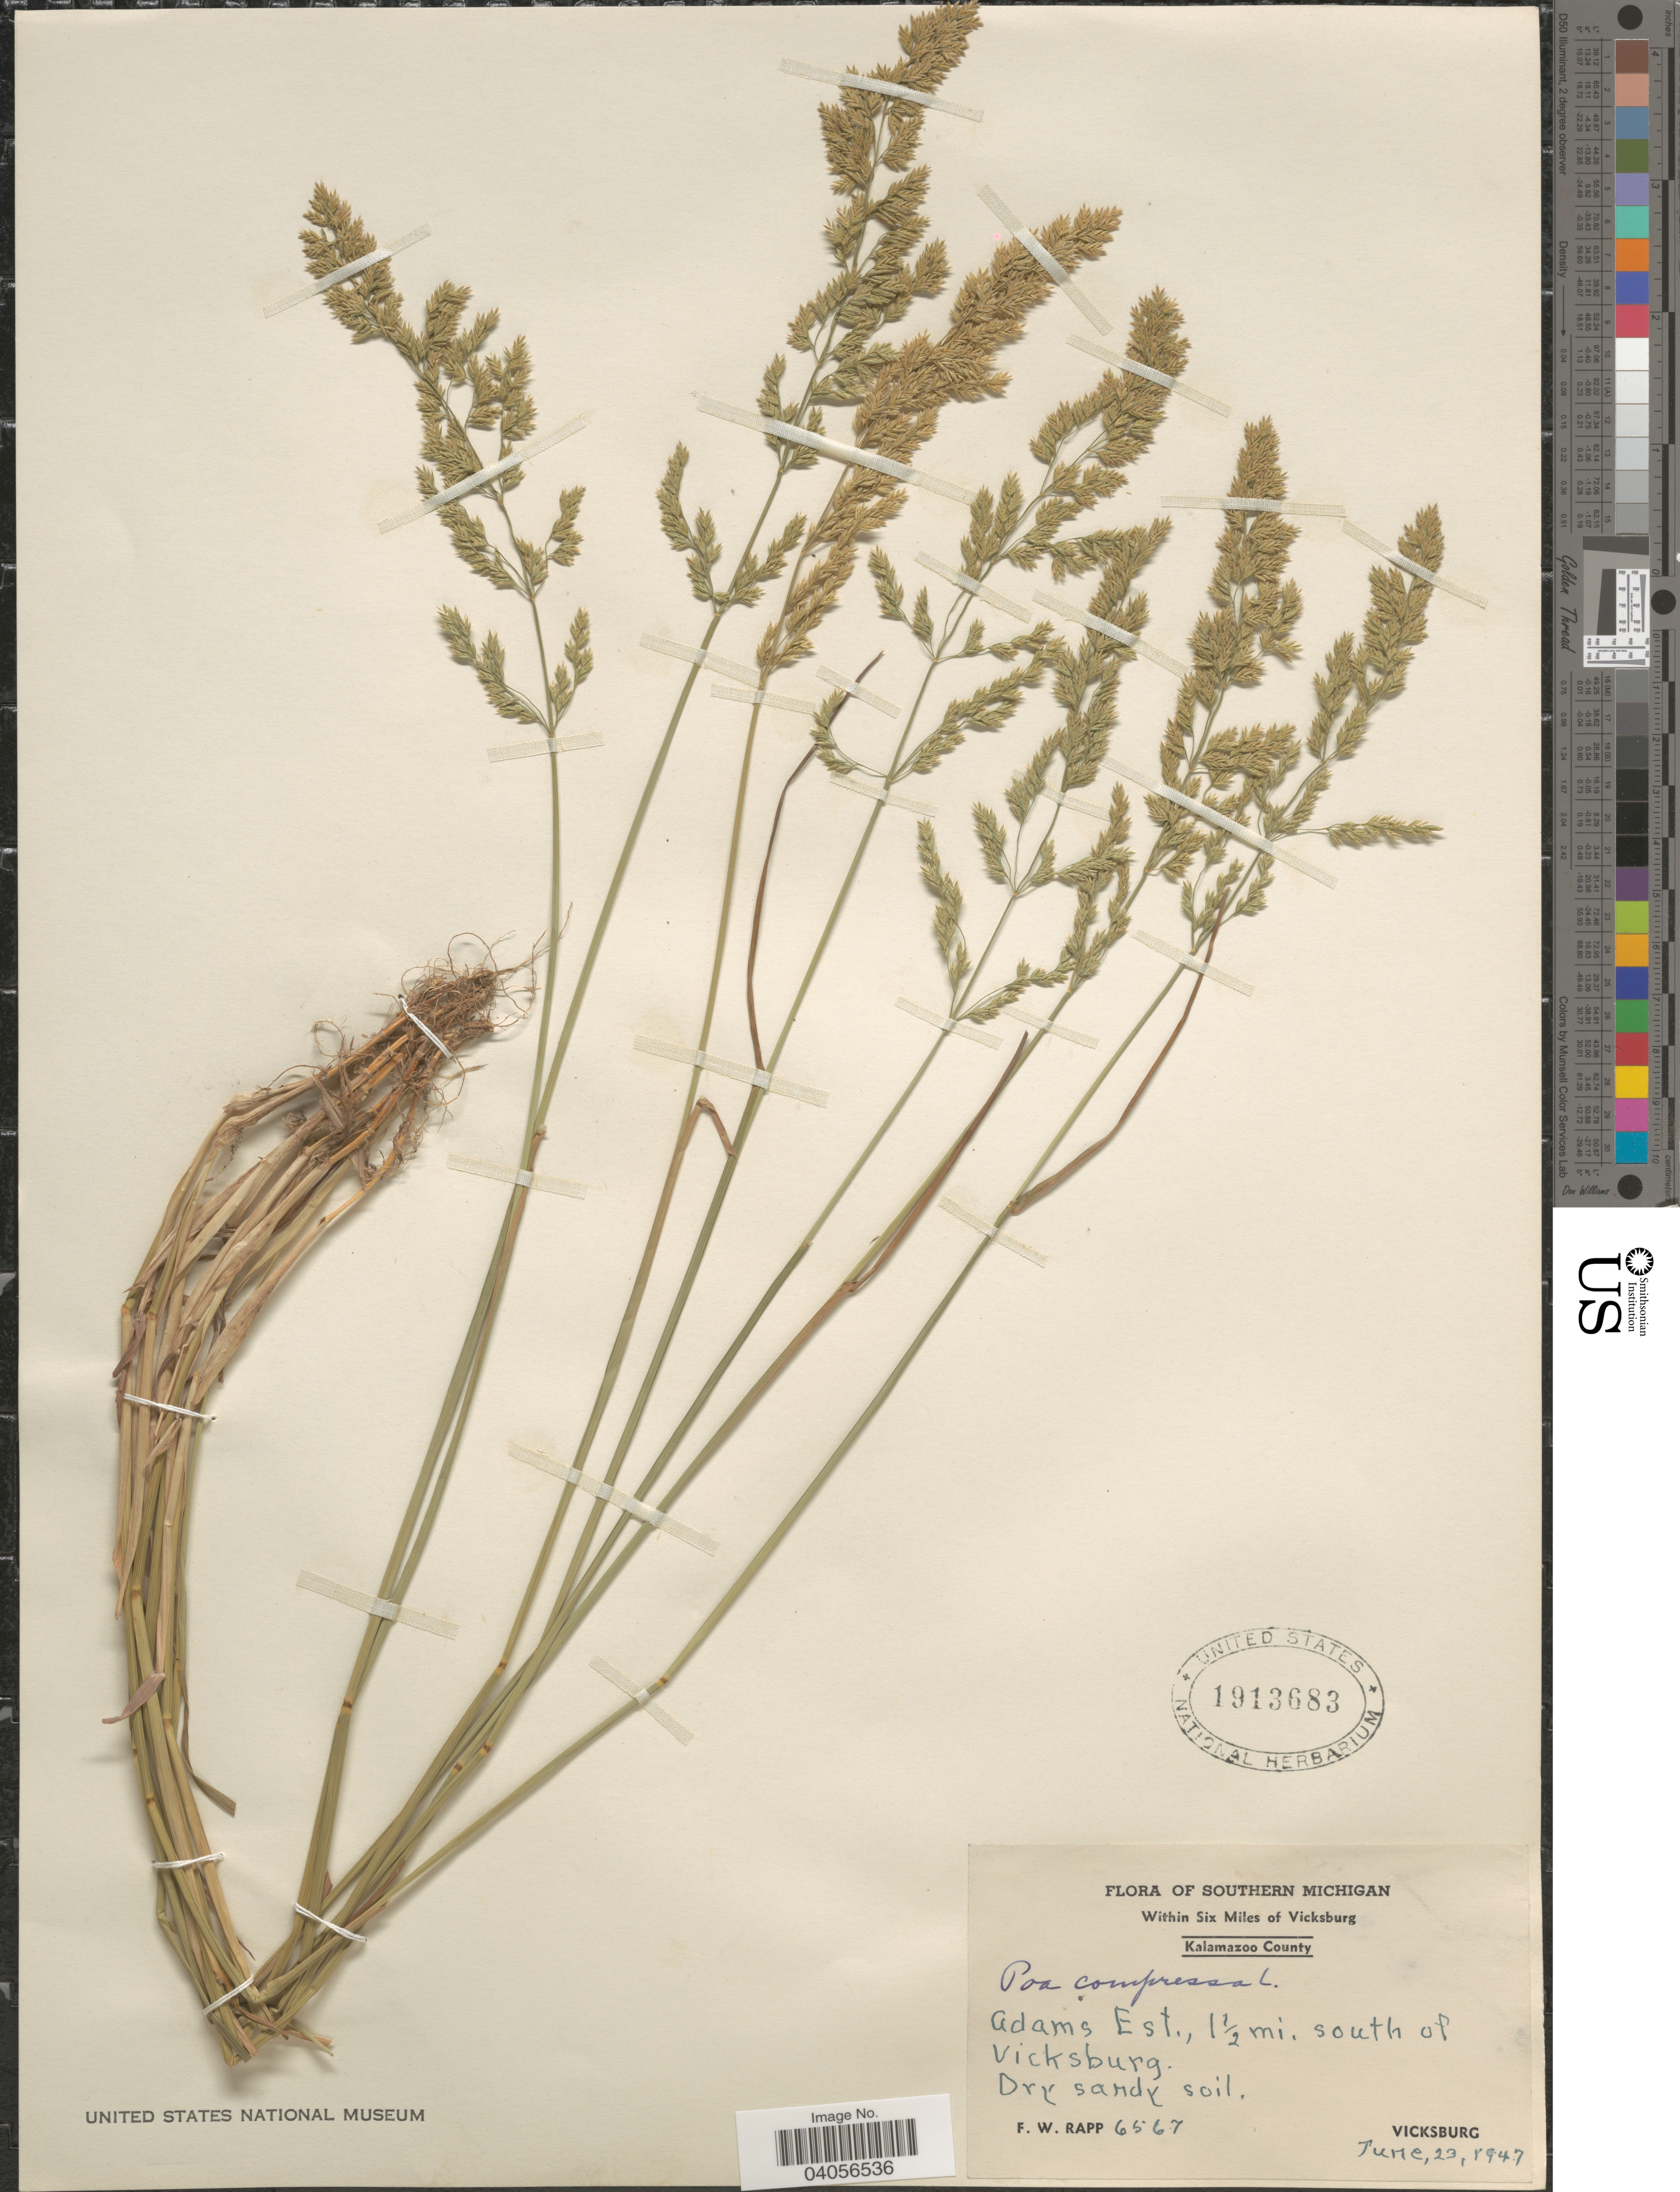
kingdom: Plantae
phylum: Tracheophyta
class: Liliopsida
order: Poales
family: Poaceae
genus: Poa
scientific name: Poa compressa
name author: L.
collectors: F. Rapp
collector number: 6567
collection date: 1947-06-23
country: United States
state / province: Michigan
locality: Southern Michigan. Within Six Miles of Vicksburg. Kalamazoo County. Adams Est., 1½ mi. south of Vicksburg. Vicksburg.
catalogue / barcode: US 1913683